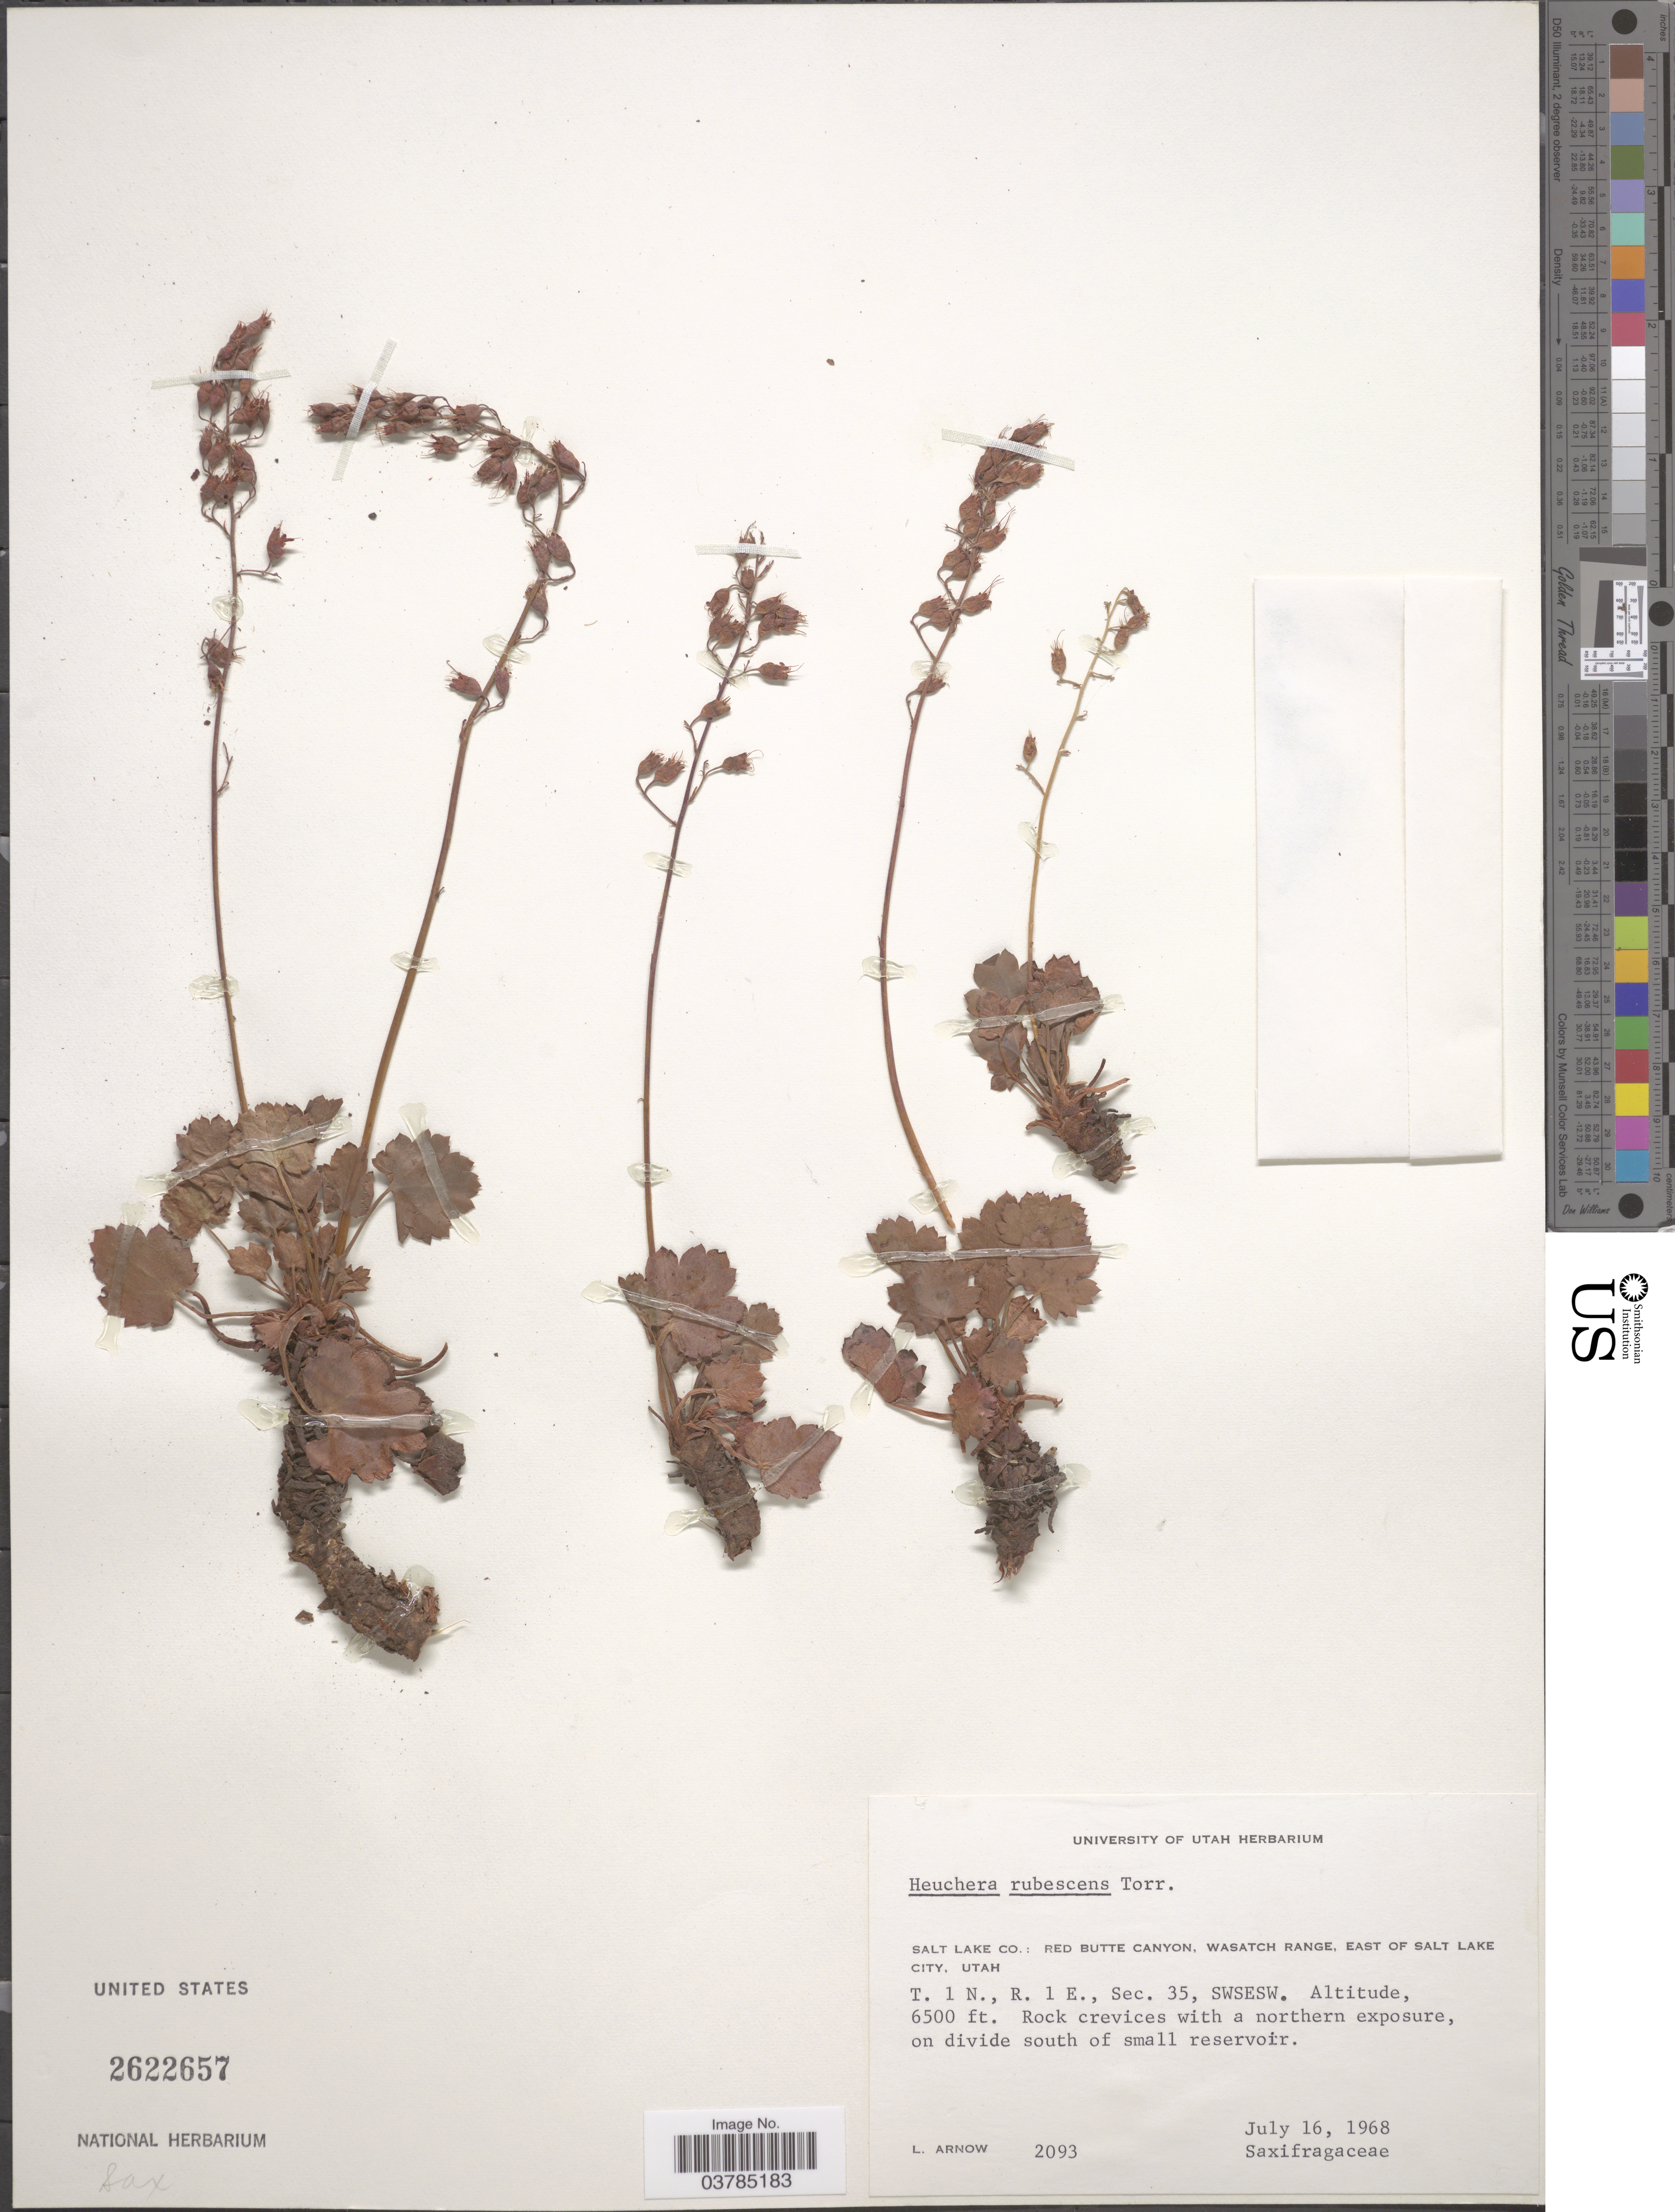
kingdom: Plantae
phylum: Tracheophyta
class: Magnoliopsida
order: Saxifragales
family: Saxifragaceae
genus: Heuchera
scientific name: Heuchera rubescens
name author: Torr.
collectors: L. Arnow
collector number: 2093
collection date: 1968-07-16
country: United States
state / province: Utah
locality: Salt Lake Co.: Red Butte Canyon, Wasatch Range, east of Salt Lake City. T. 1 N., R. 1 E., Sec. 35, SWSESW. Rock crevices with a northern exposure, on divide south of small reservoir.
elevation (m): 1981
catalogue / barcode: US 2622657